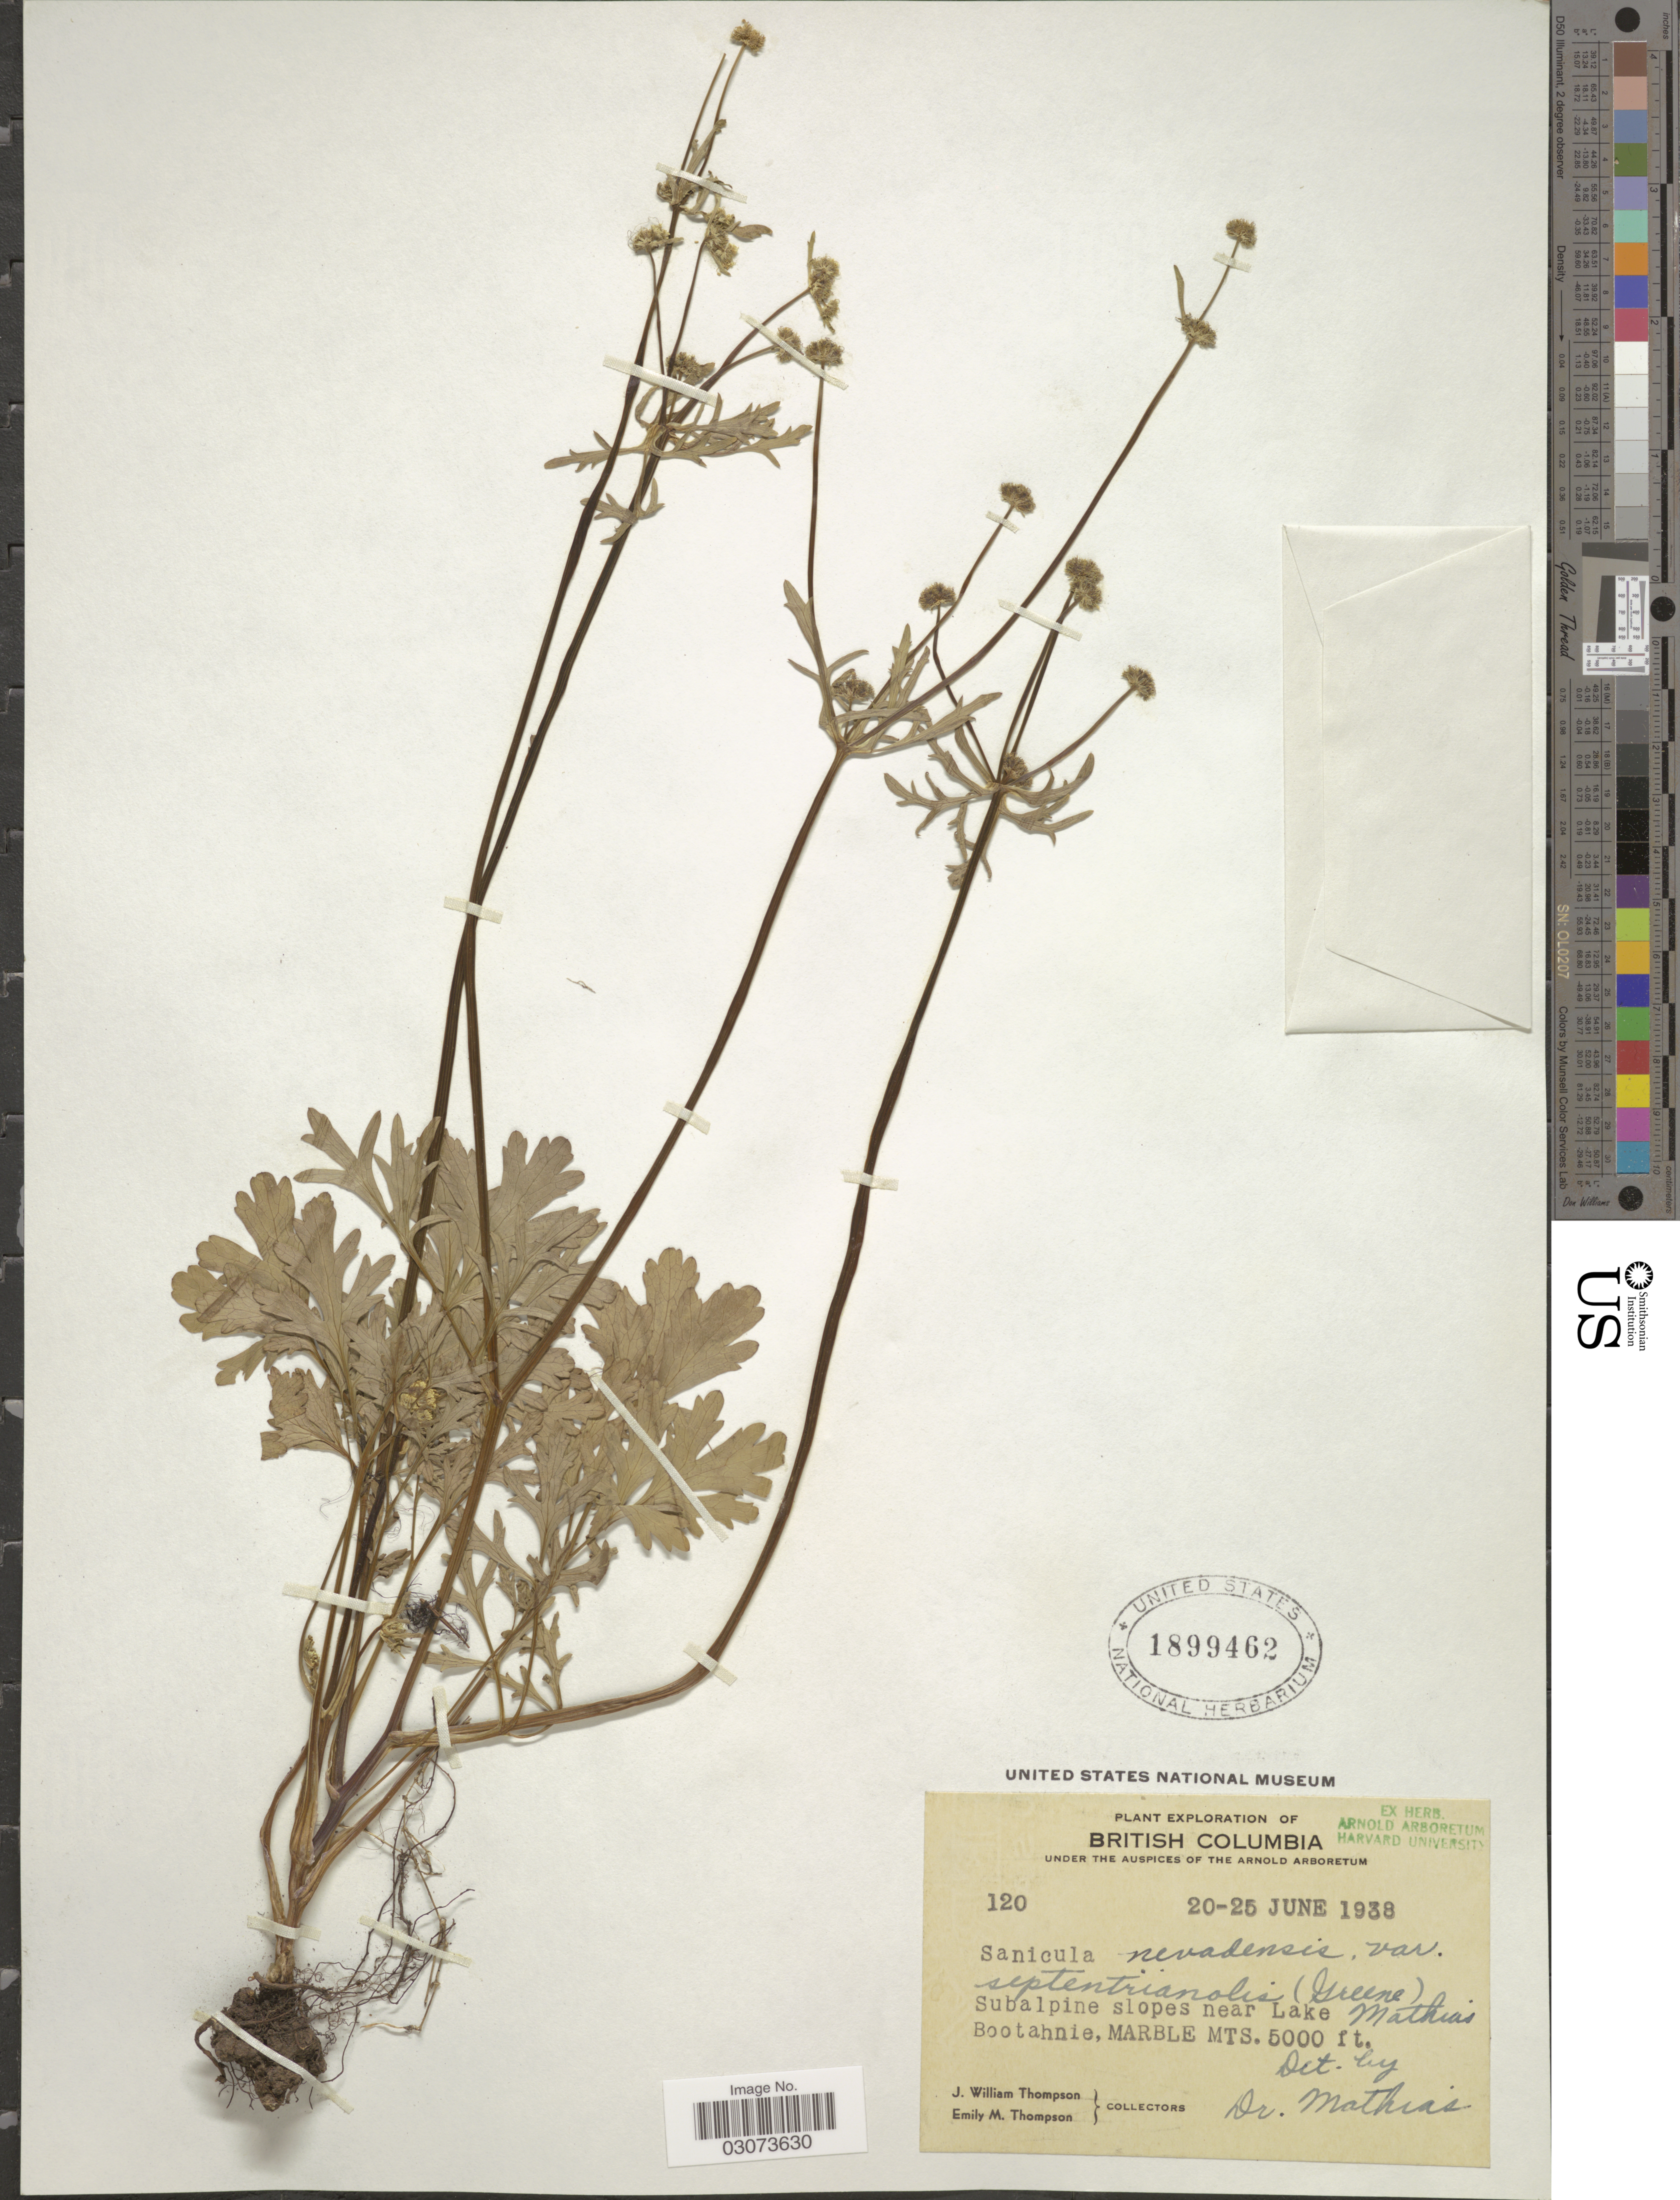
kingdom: Plantae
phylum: Tracheophyta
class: Magnoliopsida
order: Apiales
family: Apiaceae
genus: Sanicula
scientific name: Sanicula graveolens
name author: Poepp. ex DC.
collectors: J. W. Thompson & E. M. Thompson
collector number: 120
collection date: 1938-06-20/1938-06-25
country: Canada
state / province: British Columbia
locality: Near Lake Bootahnie, Marble Mts.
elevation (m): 1524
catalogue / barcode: US 1899462